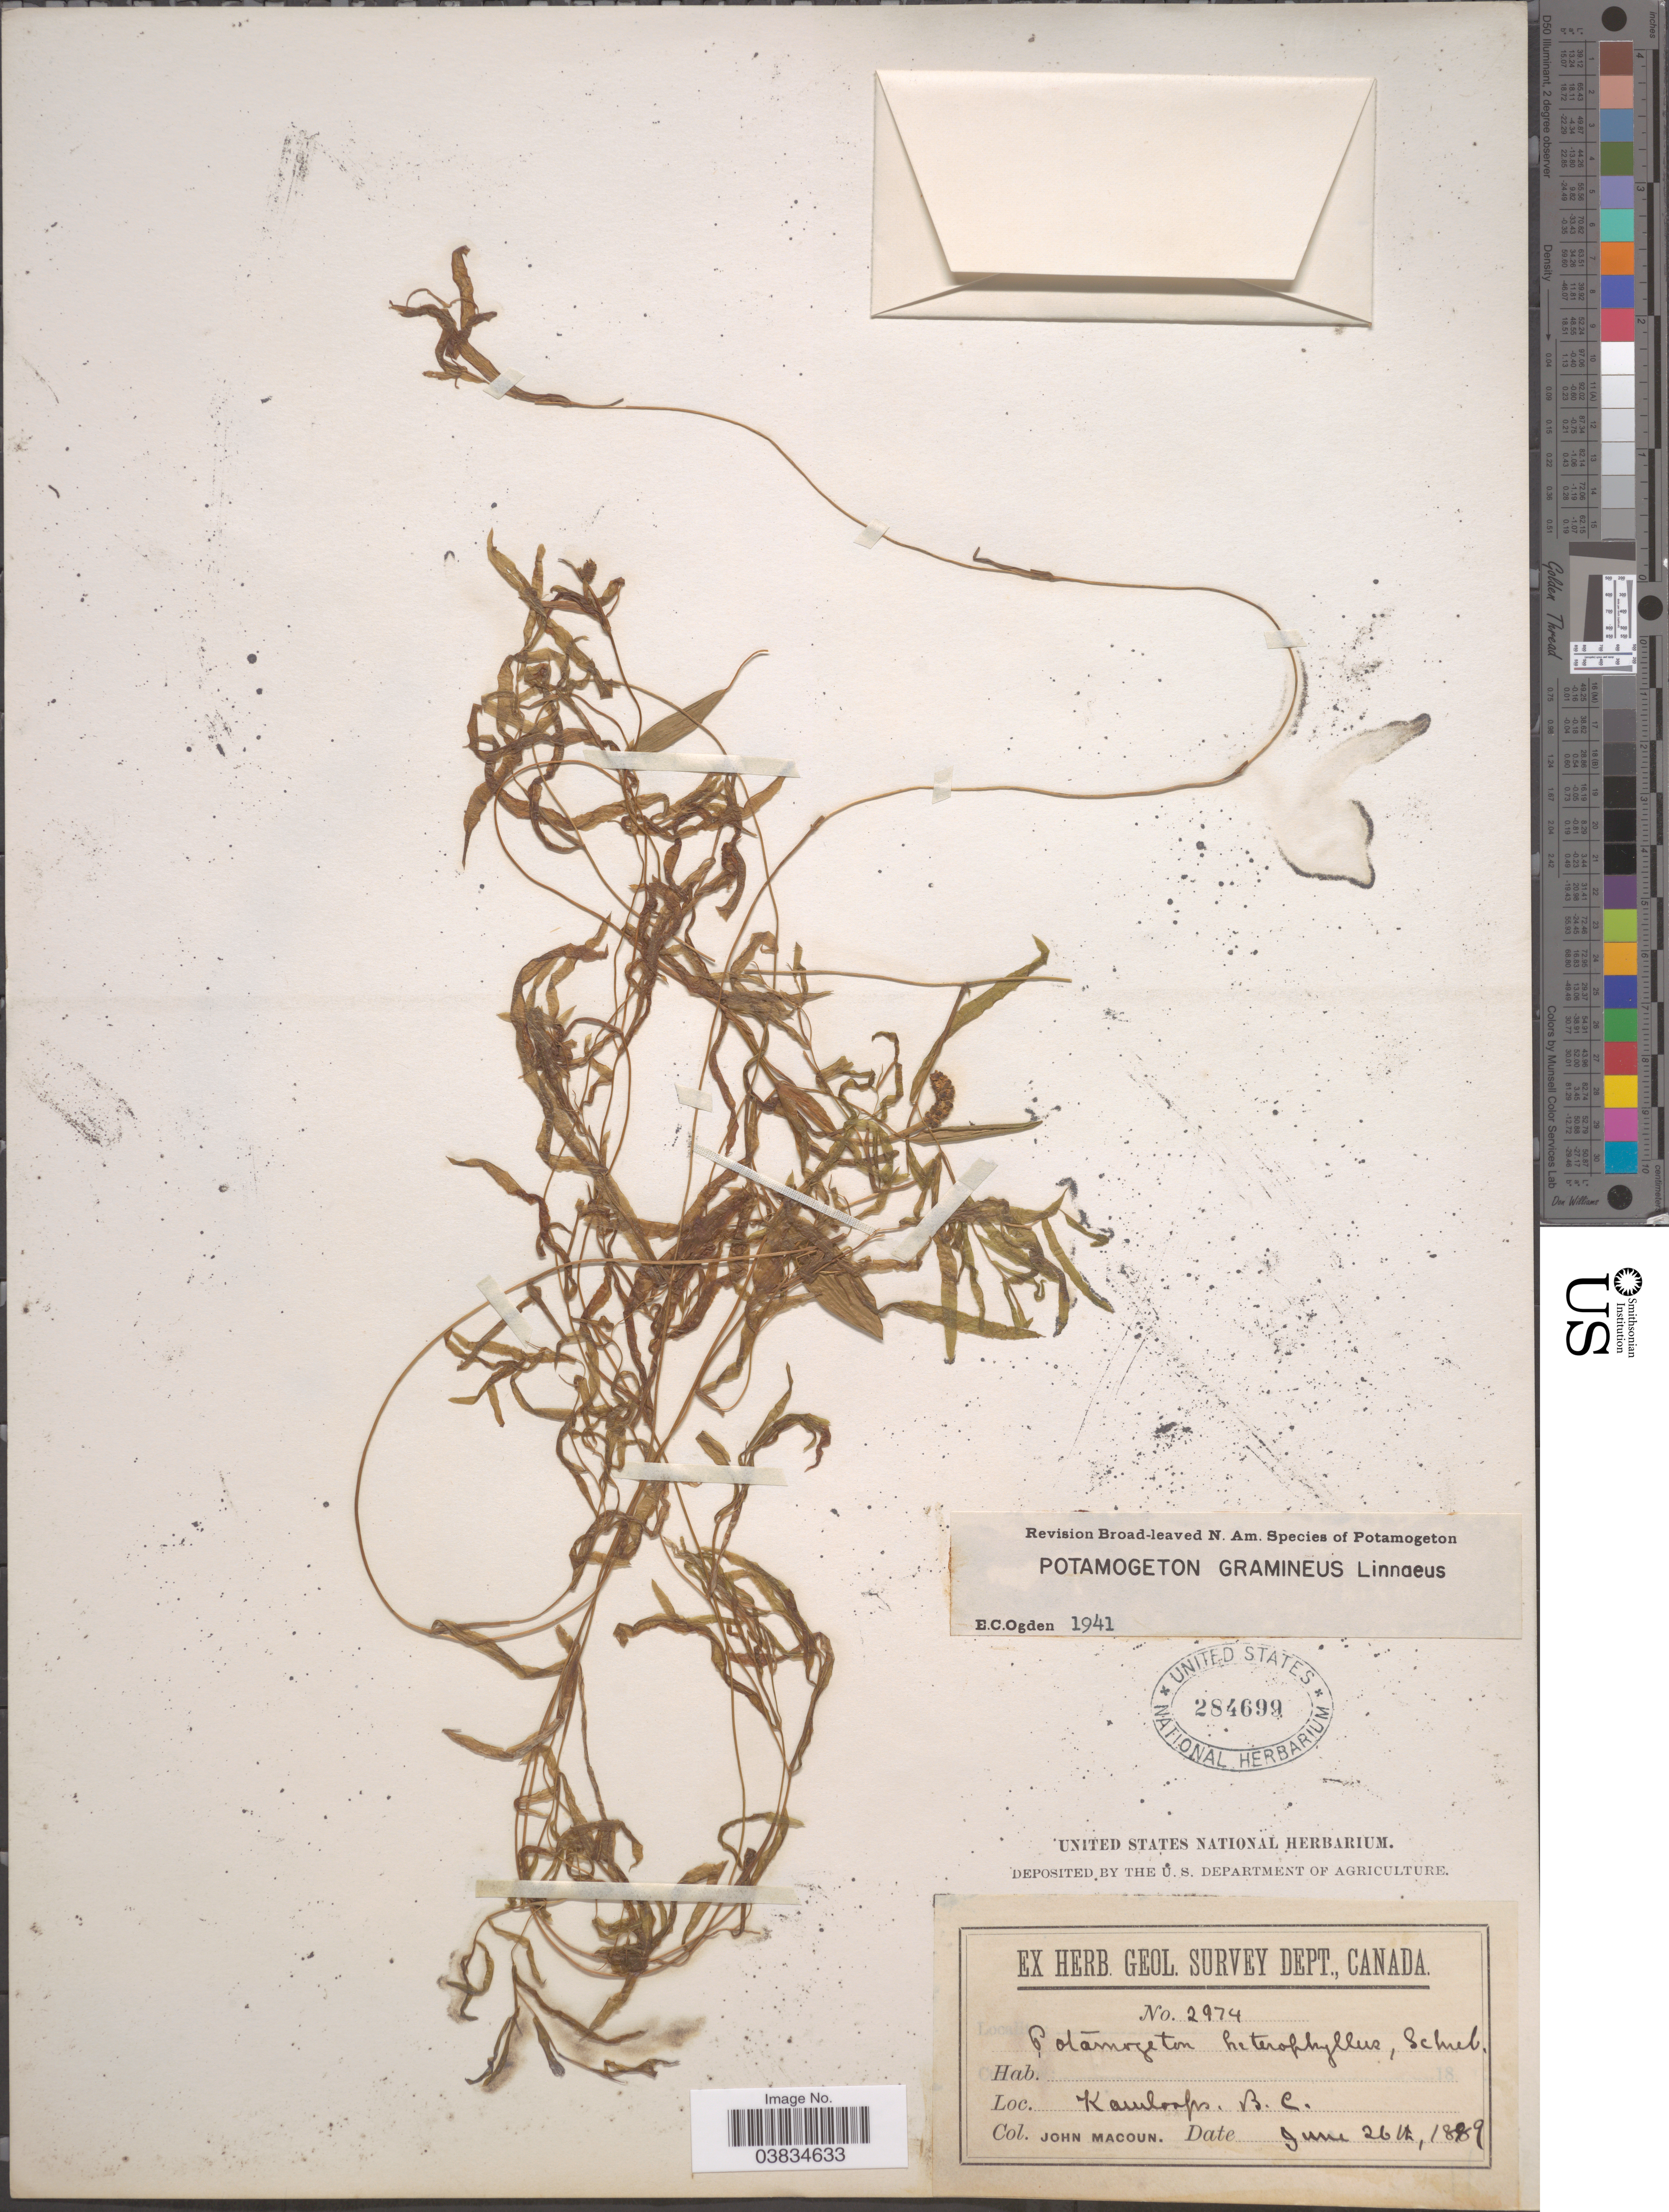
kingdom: Plantae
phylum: Tracheophyta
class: Liliopsida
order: Alismatales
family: Potamogetonaceae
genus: Potamogeton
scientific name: Potamogeton gramineus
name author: L.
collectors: J. Macoun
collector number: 2974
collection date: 1889-06-26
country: Canada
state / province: British Columbia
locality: Kamloops.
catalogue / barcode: US 284699